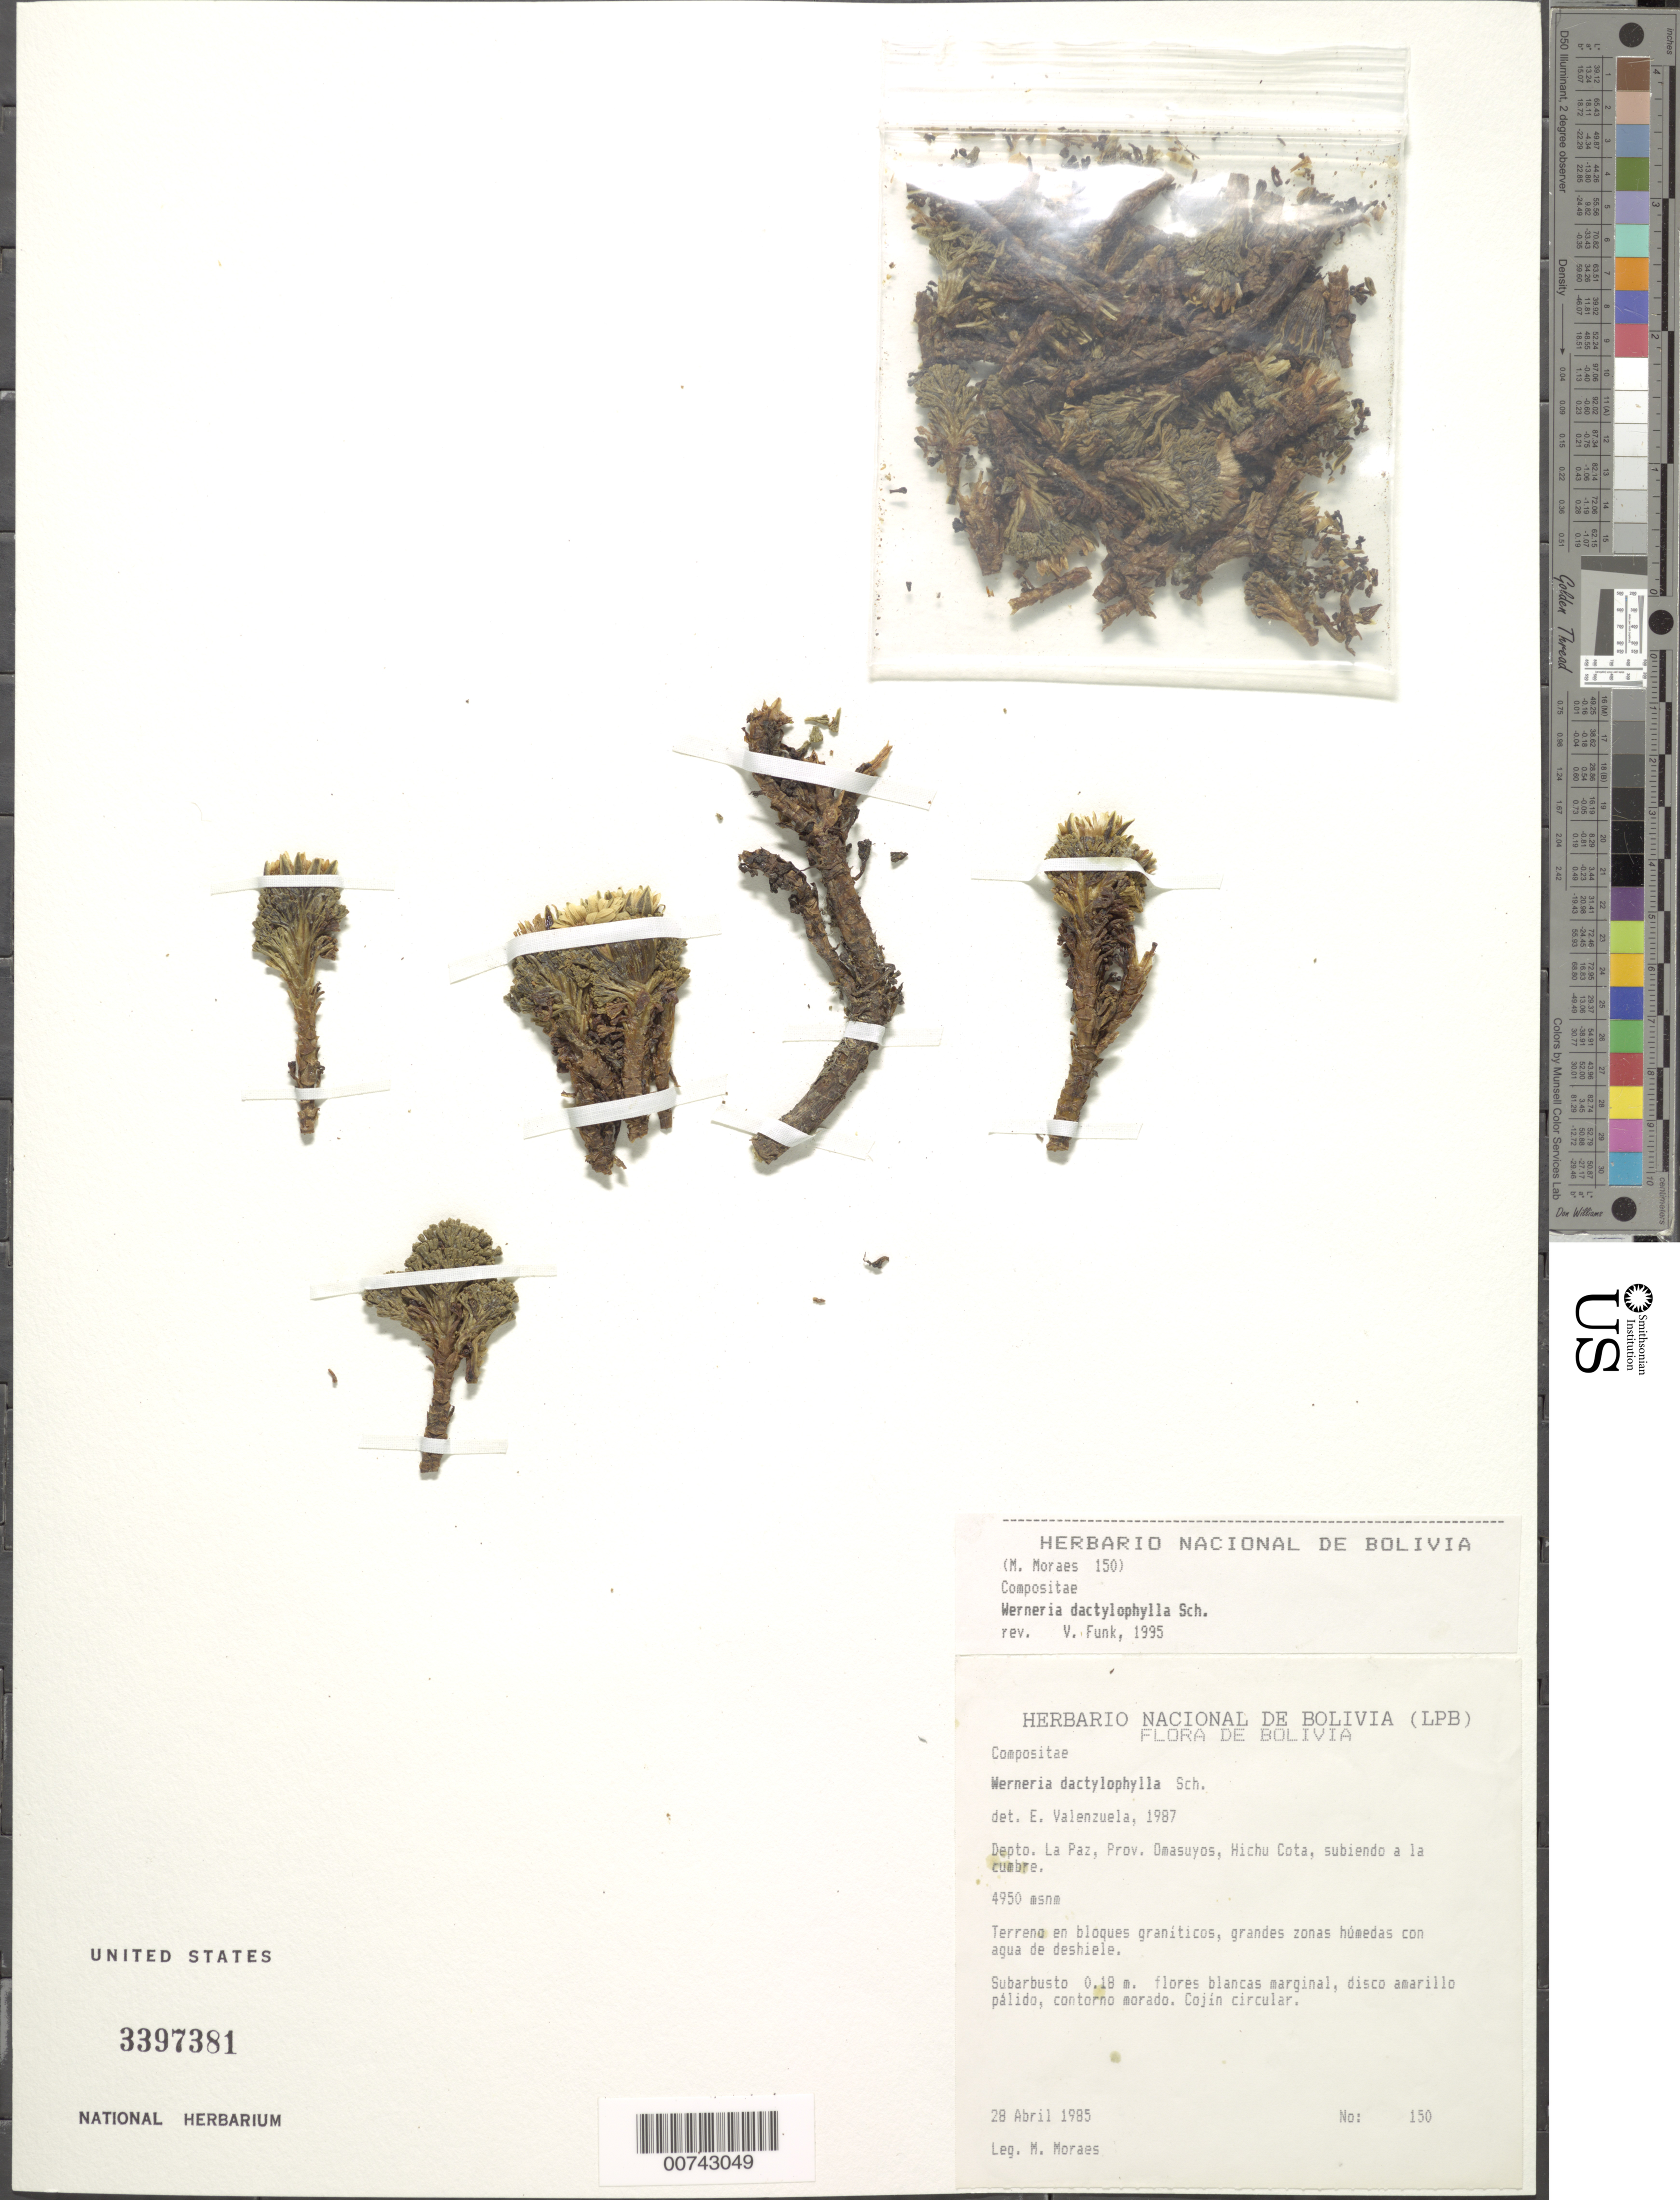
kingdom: Plantae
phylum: Tracheophyta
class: Magnoliopsida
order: Asterales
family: Asteraceae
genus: Xenophyllum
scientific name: Xenophyllum dactylophyllum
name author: (Sch. Bip.) V.A. Funk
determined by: Funk, Vicki A., (BOT), Smithsonian Institution - National Museum of Natural History (UNITED STATES)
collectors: M. Moraes R.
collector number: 150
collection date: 1985-04-28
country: Bolivia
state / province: La Paz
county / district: Omasuyos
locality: Hichu Cota, subiendo a la cumbre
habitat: Terreno en bloques graniticos, grandes zonas humedas con agua de deshiele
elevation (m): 4950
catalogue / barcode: US 3397381